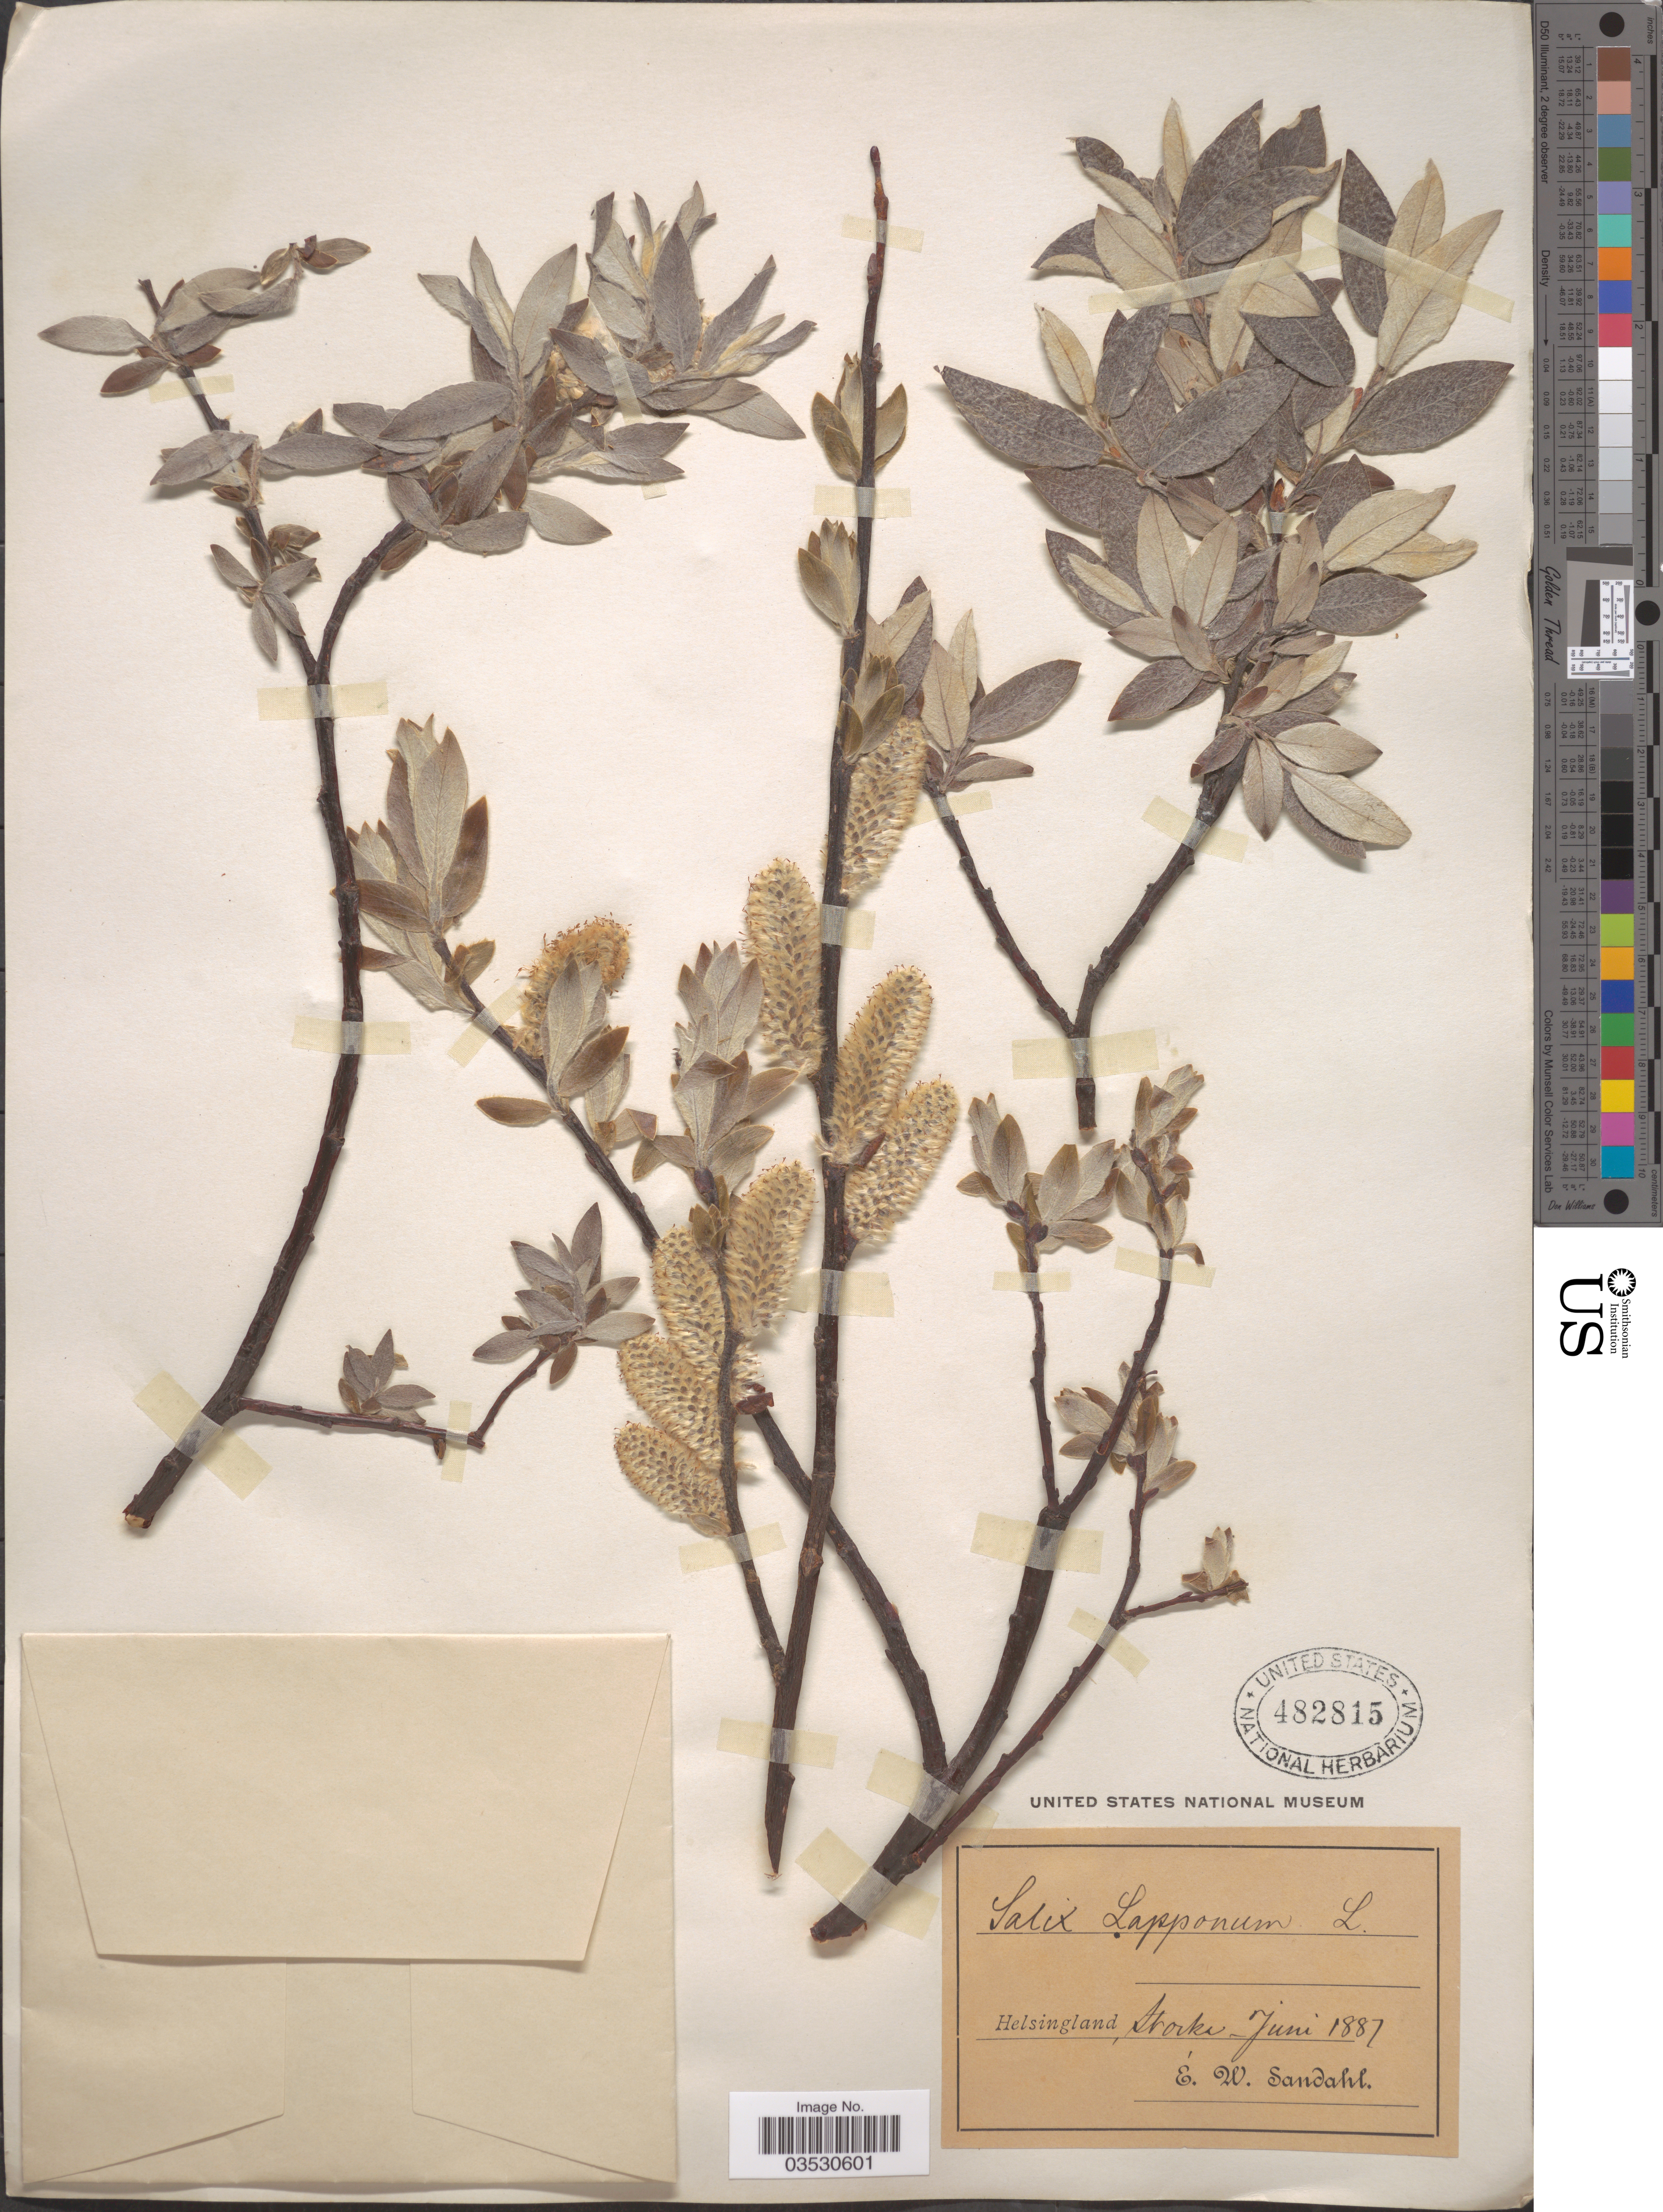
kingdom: Plantae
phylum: Tracheophyta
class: Magnoliopsida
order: Malpighiales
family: Salicaceae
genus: Salix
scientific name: Salix lapponum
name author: L.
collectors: E. Sandahl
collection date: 1887-06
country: Sweden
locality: Helsingland, Storka.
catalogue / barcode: US 482815